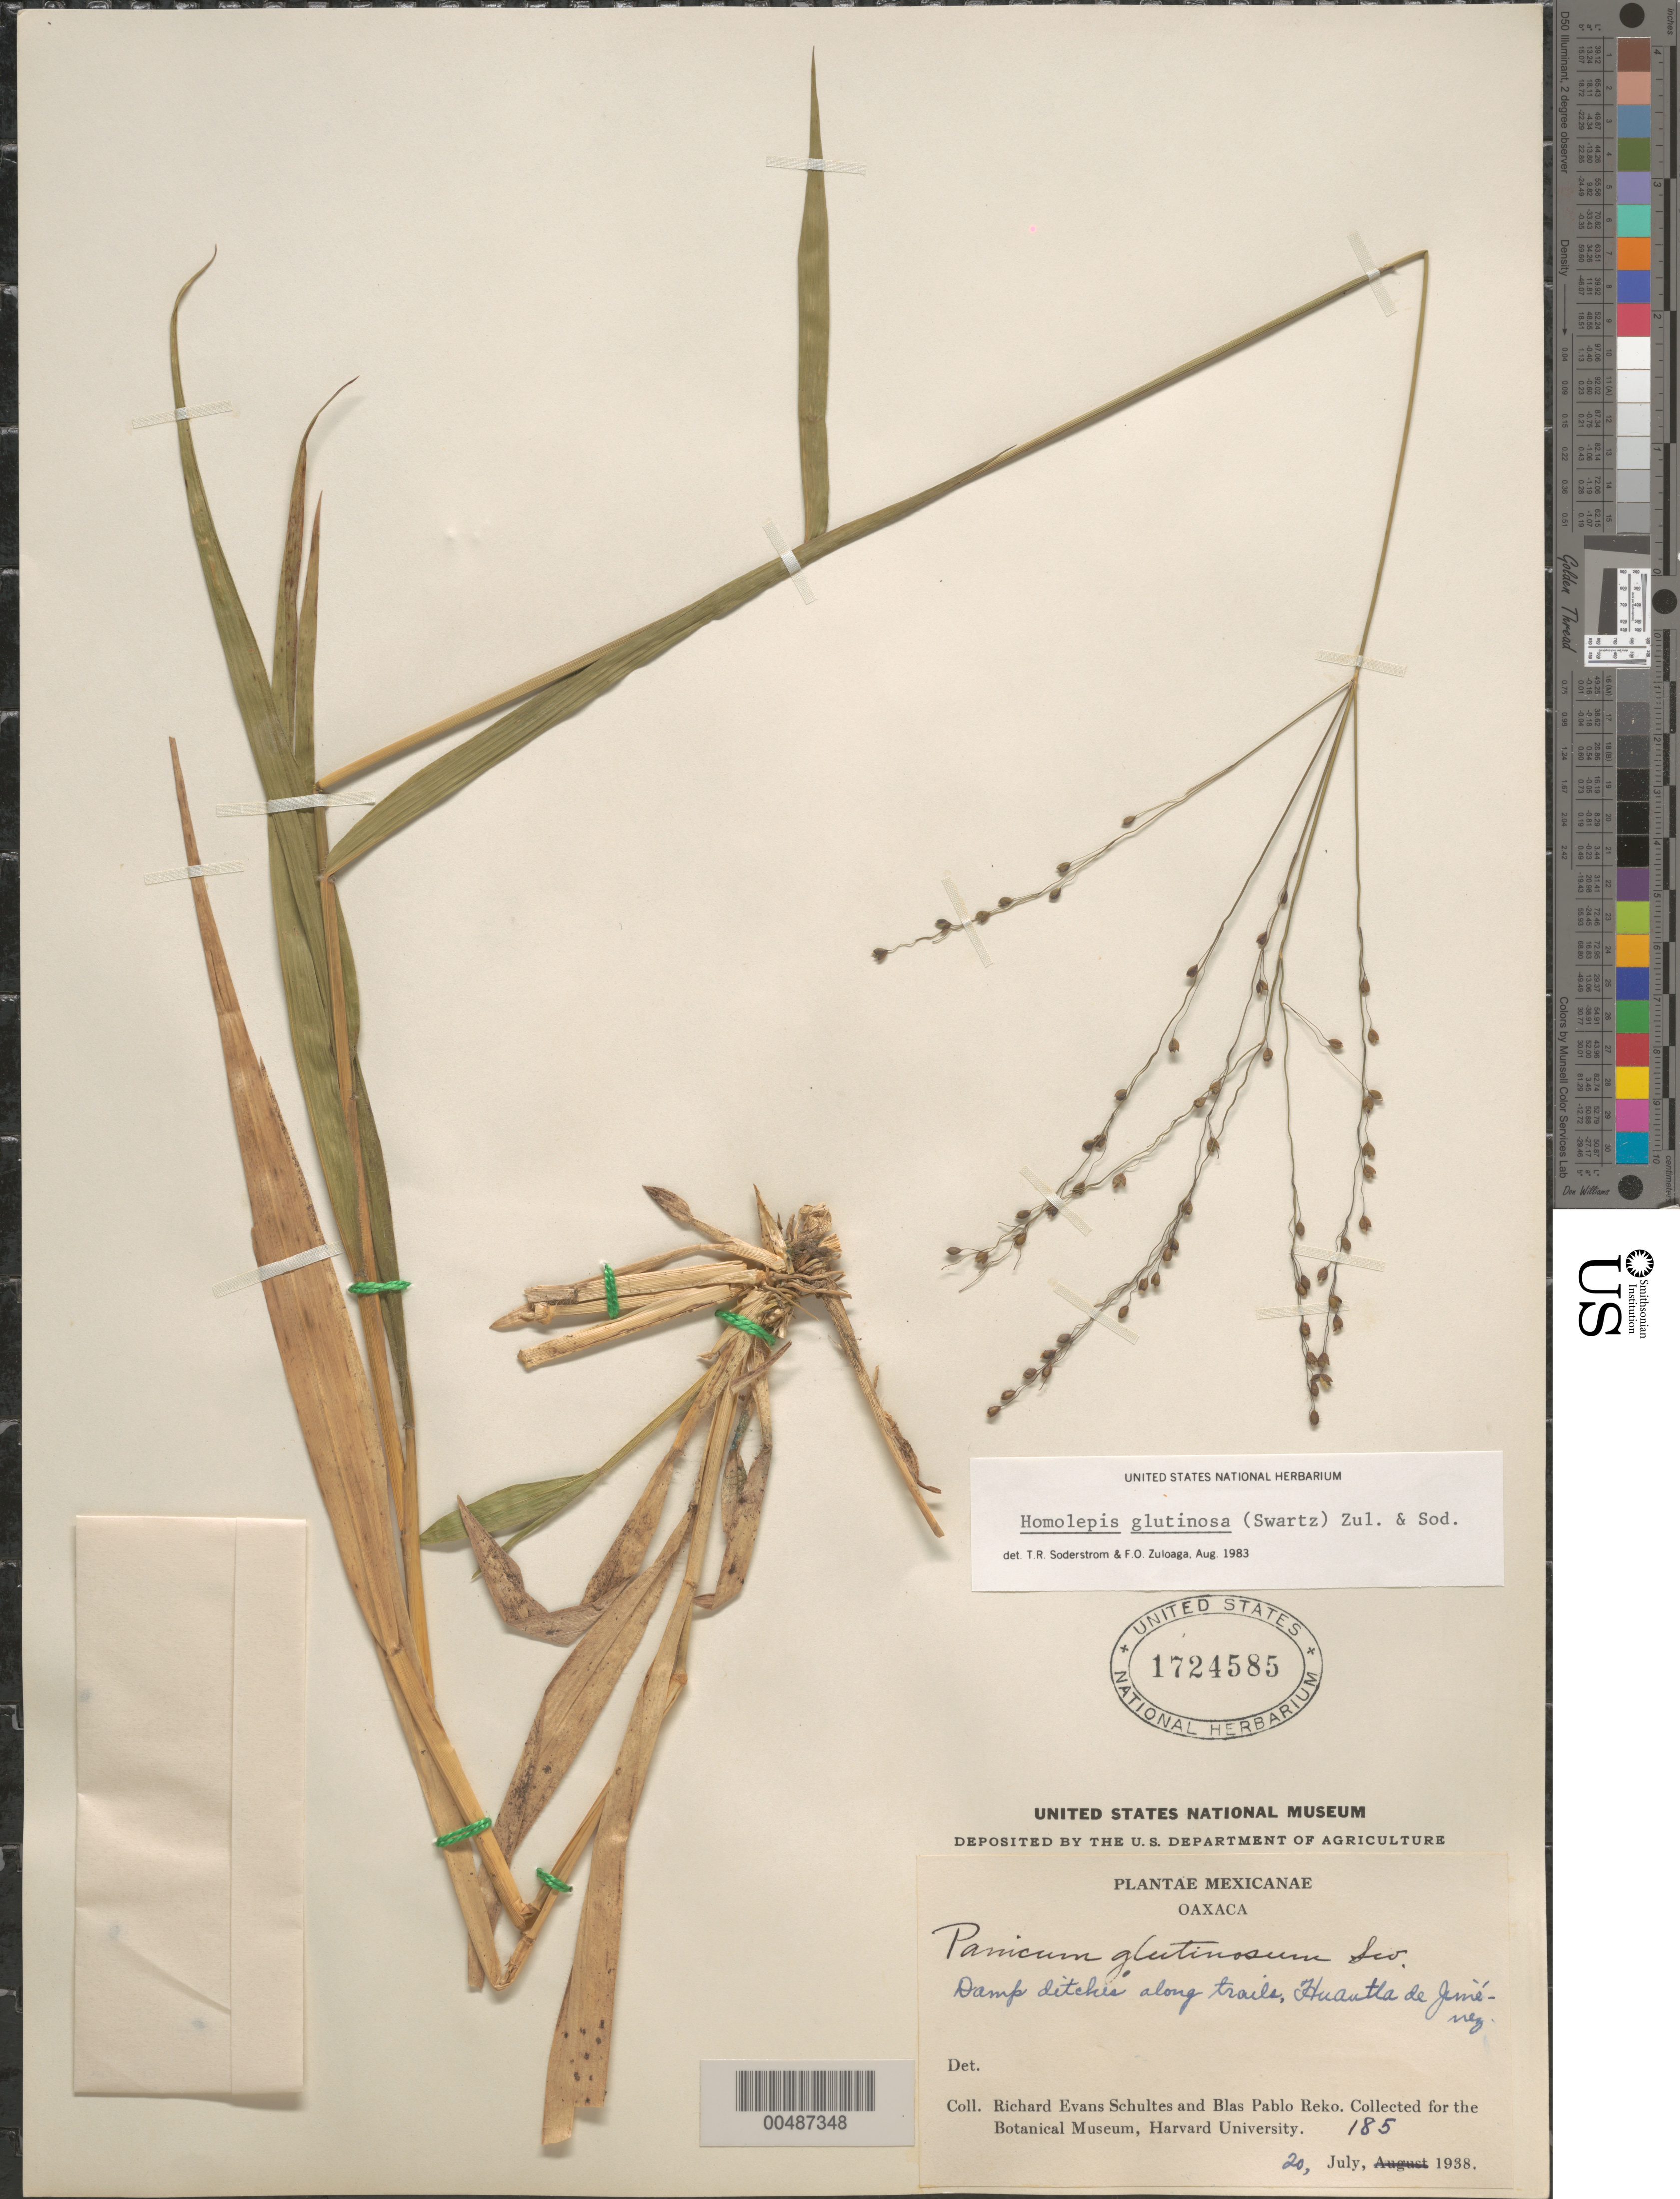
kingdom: Plantae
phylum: Tracheophyta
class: Liliopsida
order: Poales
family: Poaceae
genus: Homolepis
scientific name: Homolepis glutinosa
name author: (Sw.) Zuloaga & Soderstr.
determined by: Soderstrom, T. R.; Zuloaga, F. O.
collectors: R. E. Schultes & B. P. Reko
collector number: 185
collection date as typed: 20 Jul 1938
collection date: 1938-07-20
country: Mexico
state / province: Oaxaca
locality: Huantla de Jim‚nez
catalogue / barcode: US 1724585